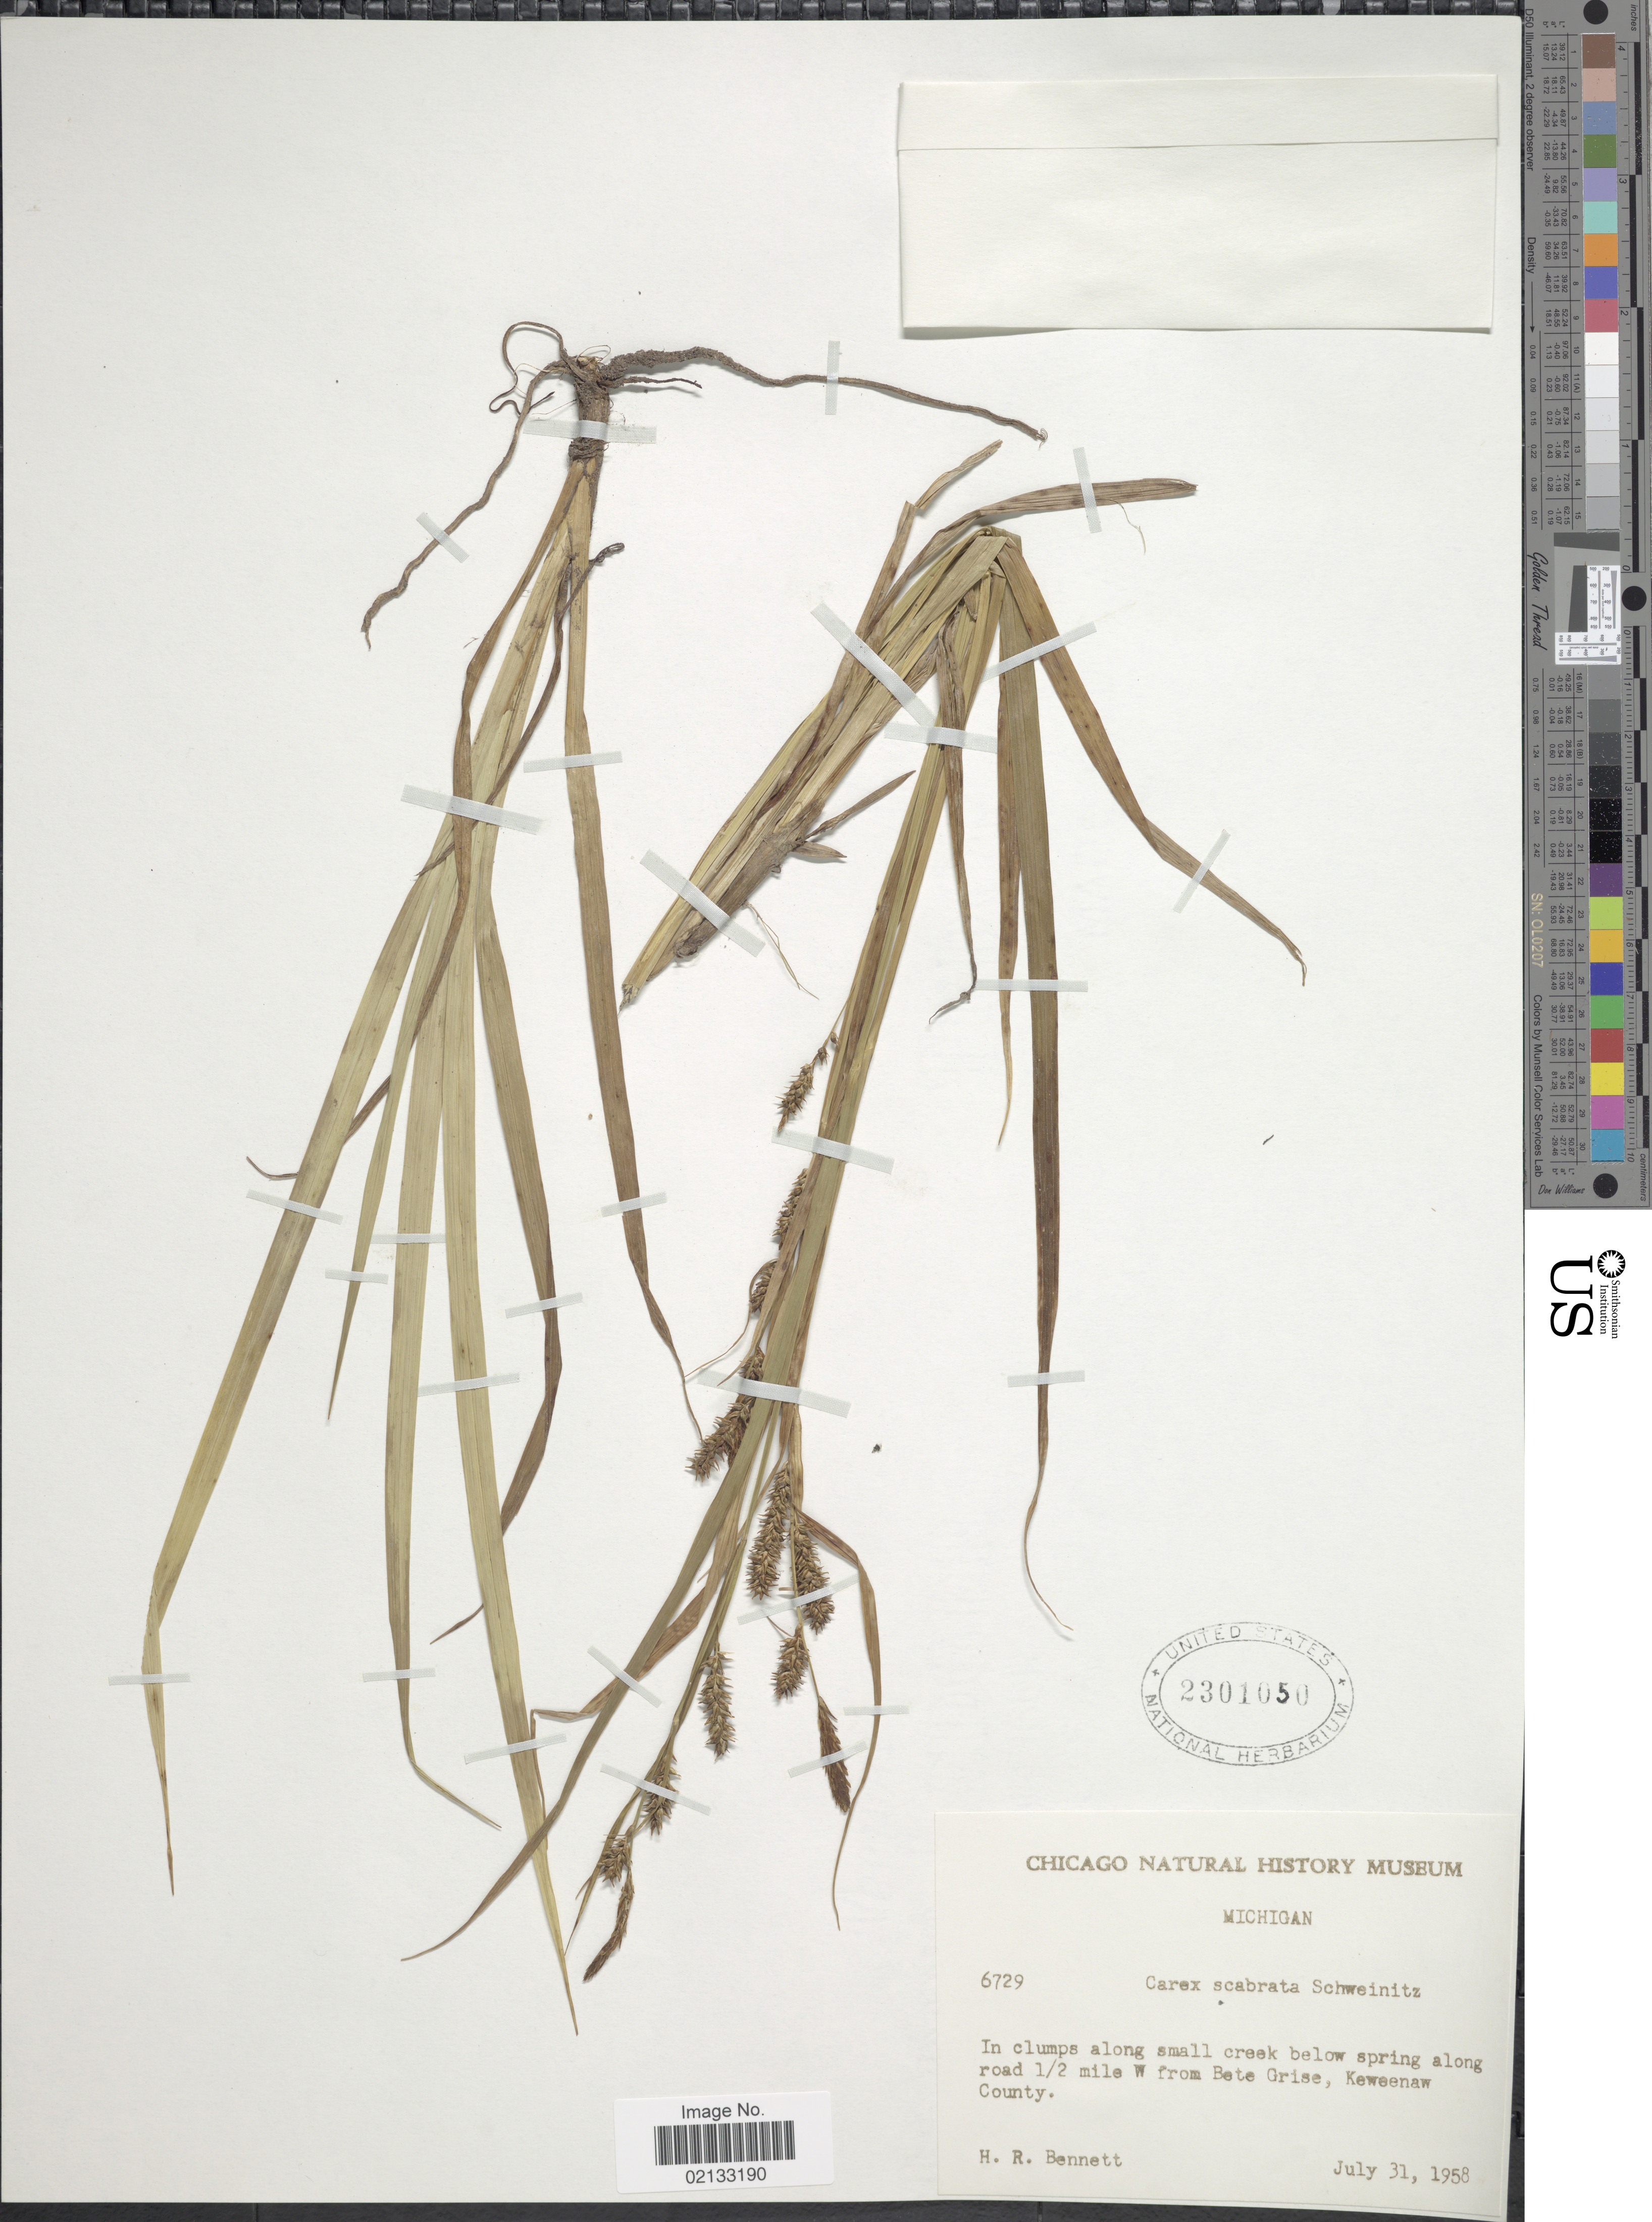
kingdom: Plantae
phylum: Tracheophyta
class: Liliopsida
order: Poales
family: Cyperaceae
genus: Carex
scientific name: Carex scabrata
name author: Schwein.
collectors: H. R. Bennett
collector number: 6729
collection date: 1958-07-31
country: United States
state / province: Michigan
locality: Along small creek below spring along road 1/2 mile W from Bete Grise, Keweenaw County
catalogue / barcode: US 2301050